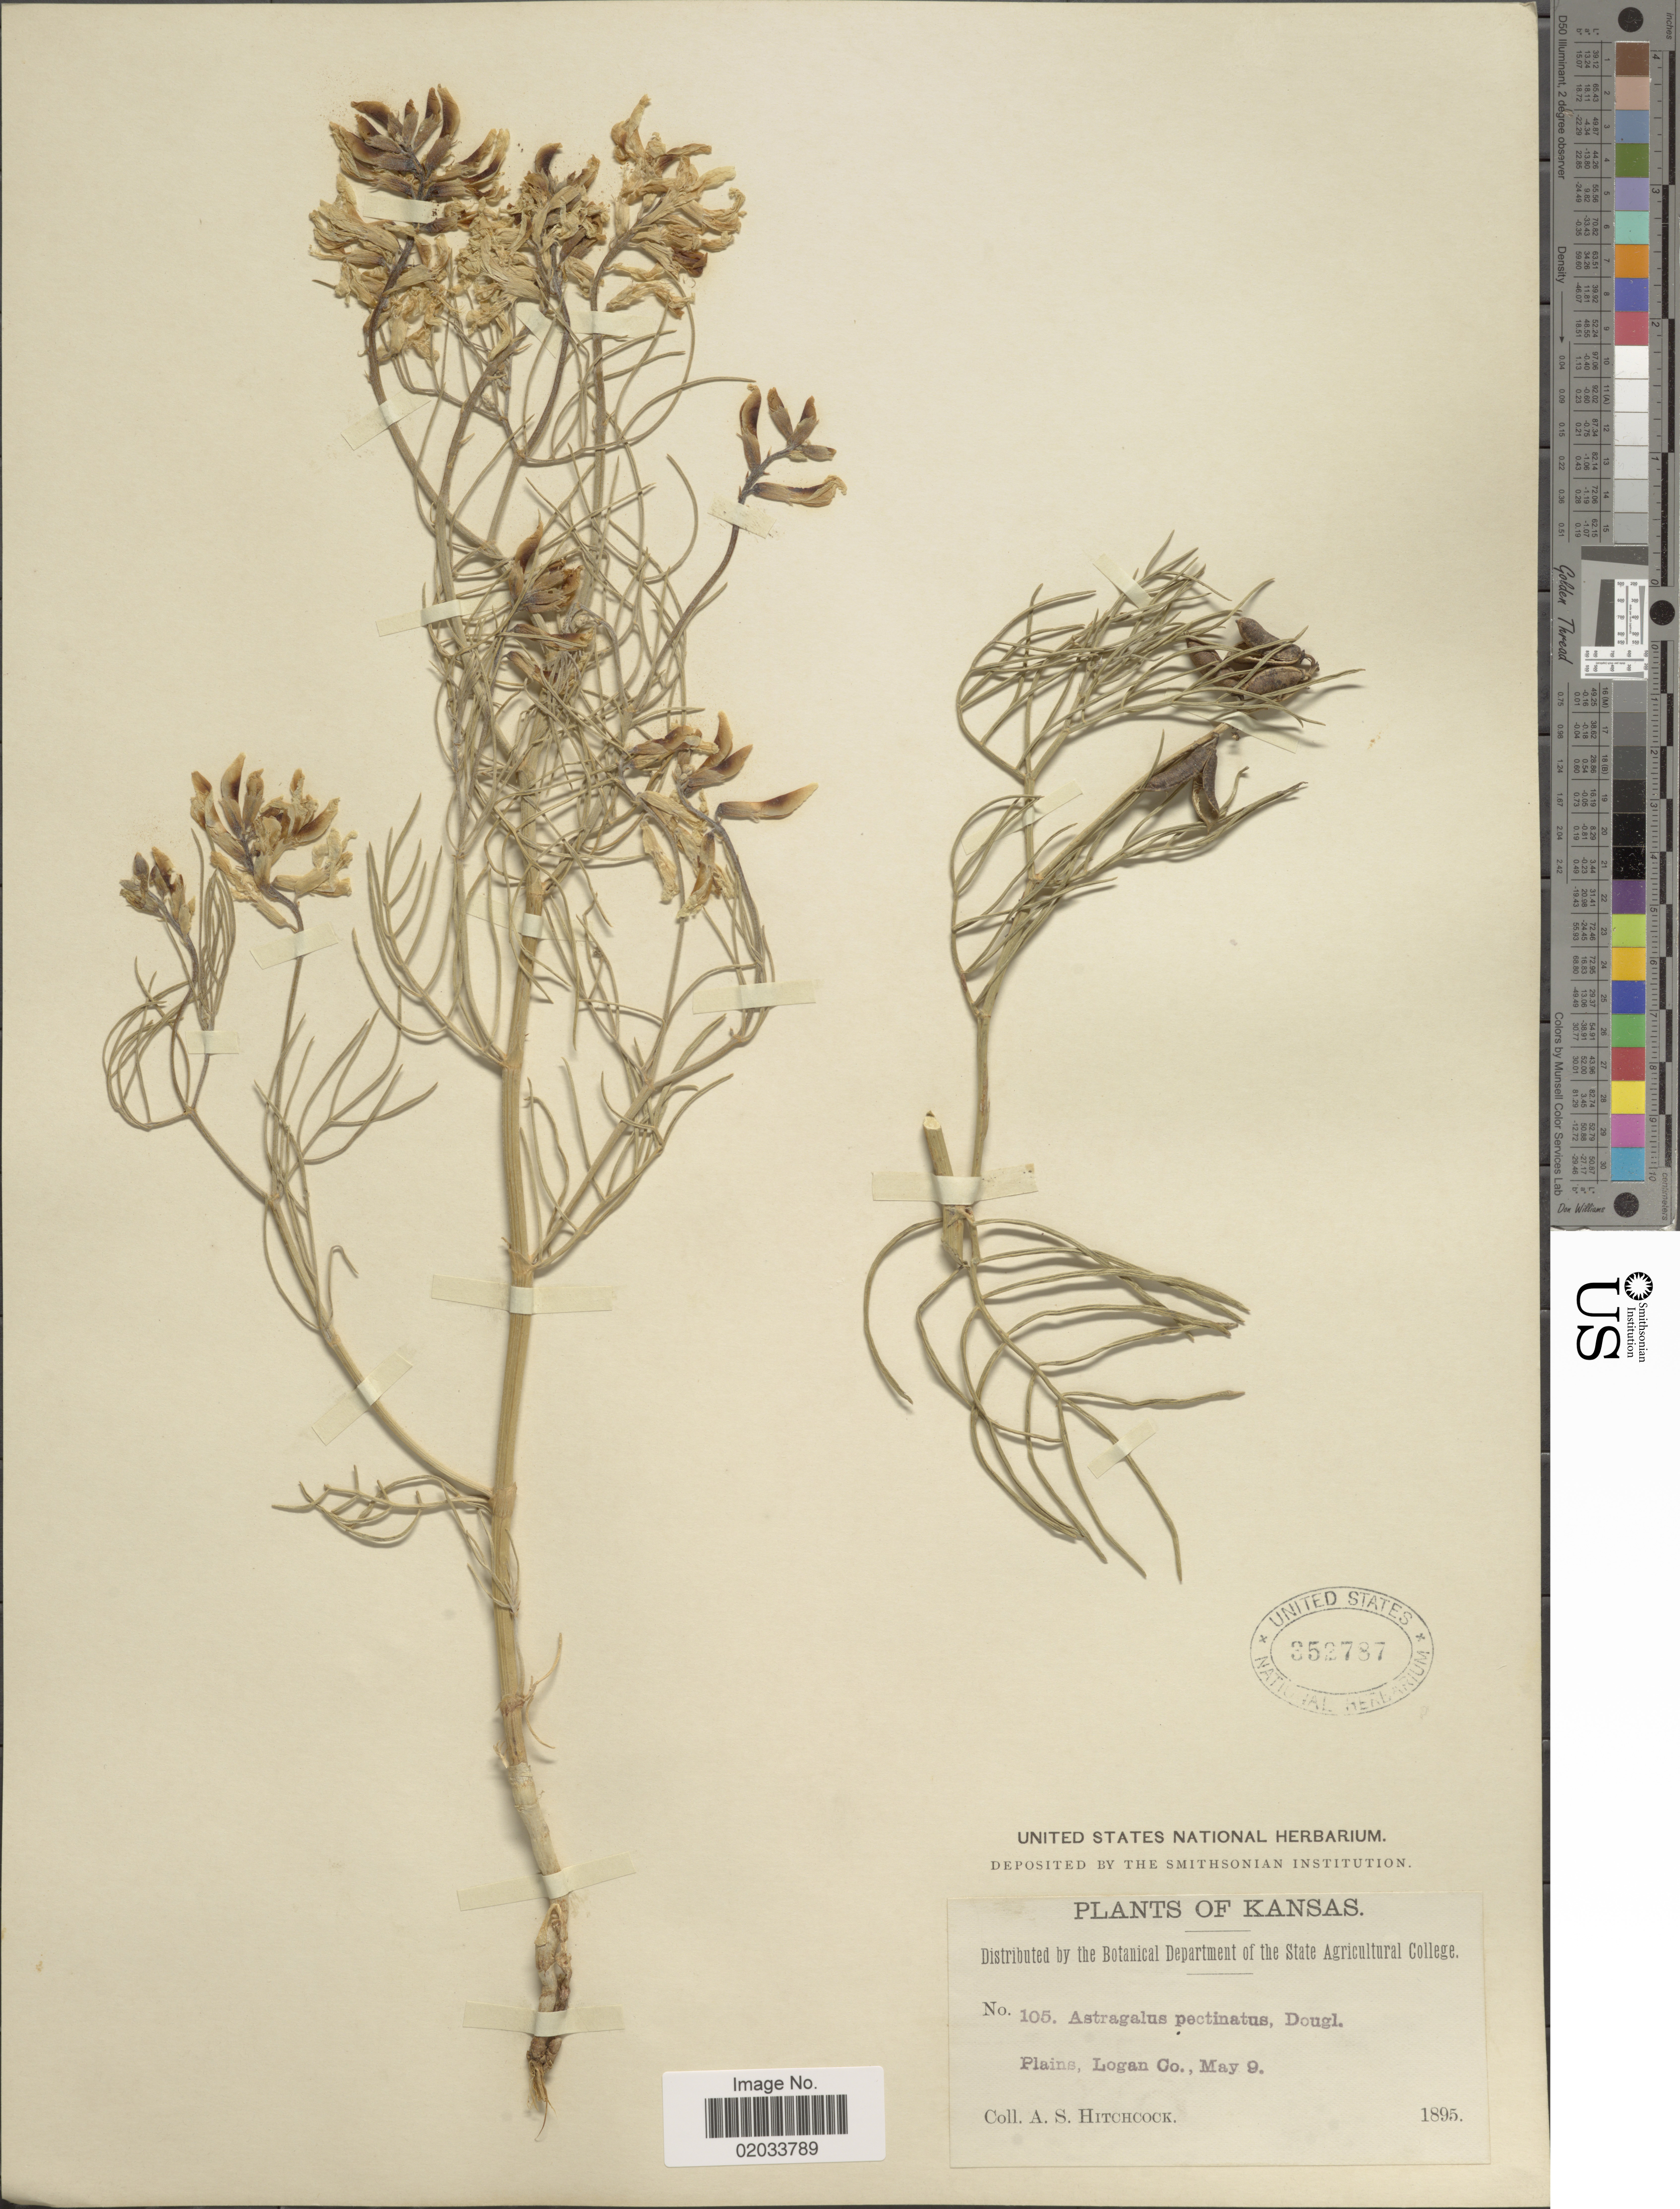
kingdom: Plantae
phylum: Tracheophyta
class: Magnoliopsida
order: Fabales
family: Fabaceae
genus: Astragalus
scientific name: Astragalus pectinatus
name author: (Hook.) G. Don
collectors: A. S. Hitchcock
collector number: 105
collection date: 1895-05-09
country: United States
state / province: Kansas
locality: Plains, Logan Co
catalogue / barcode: US 352787